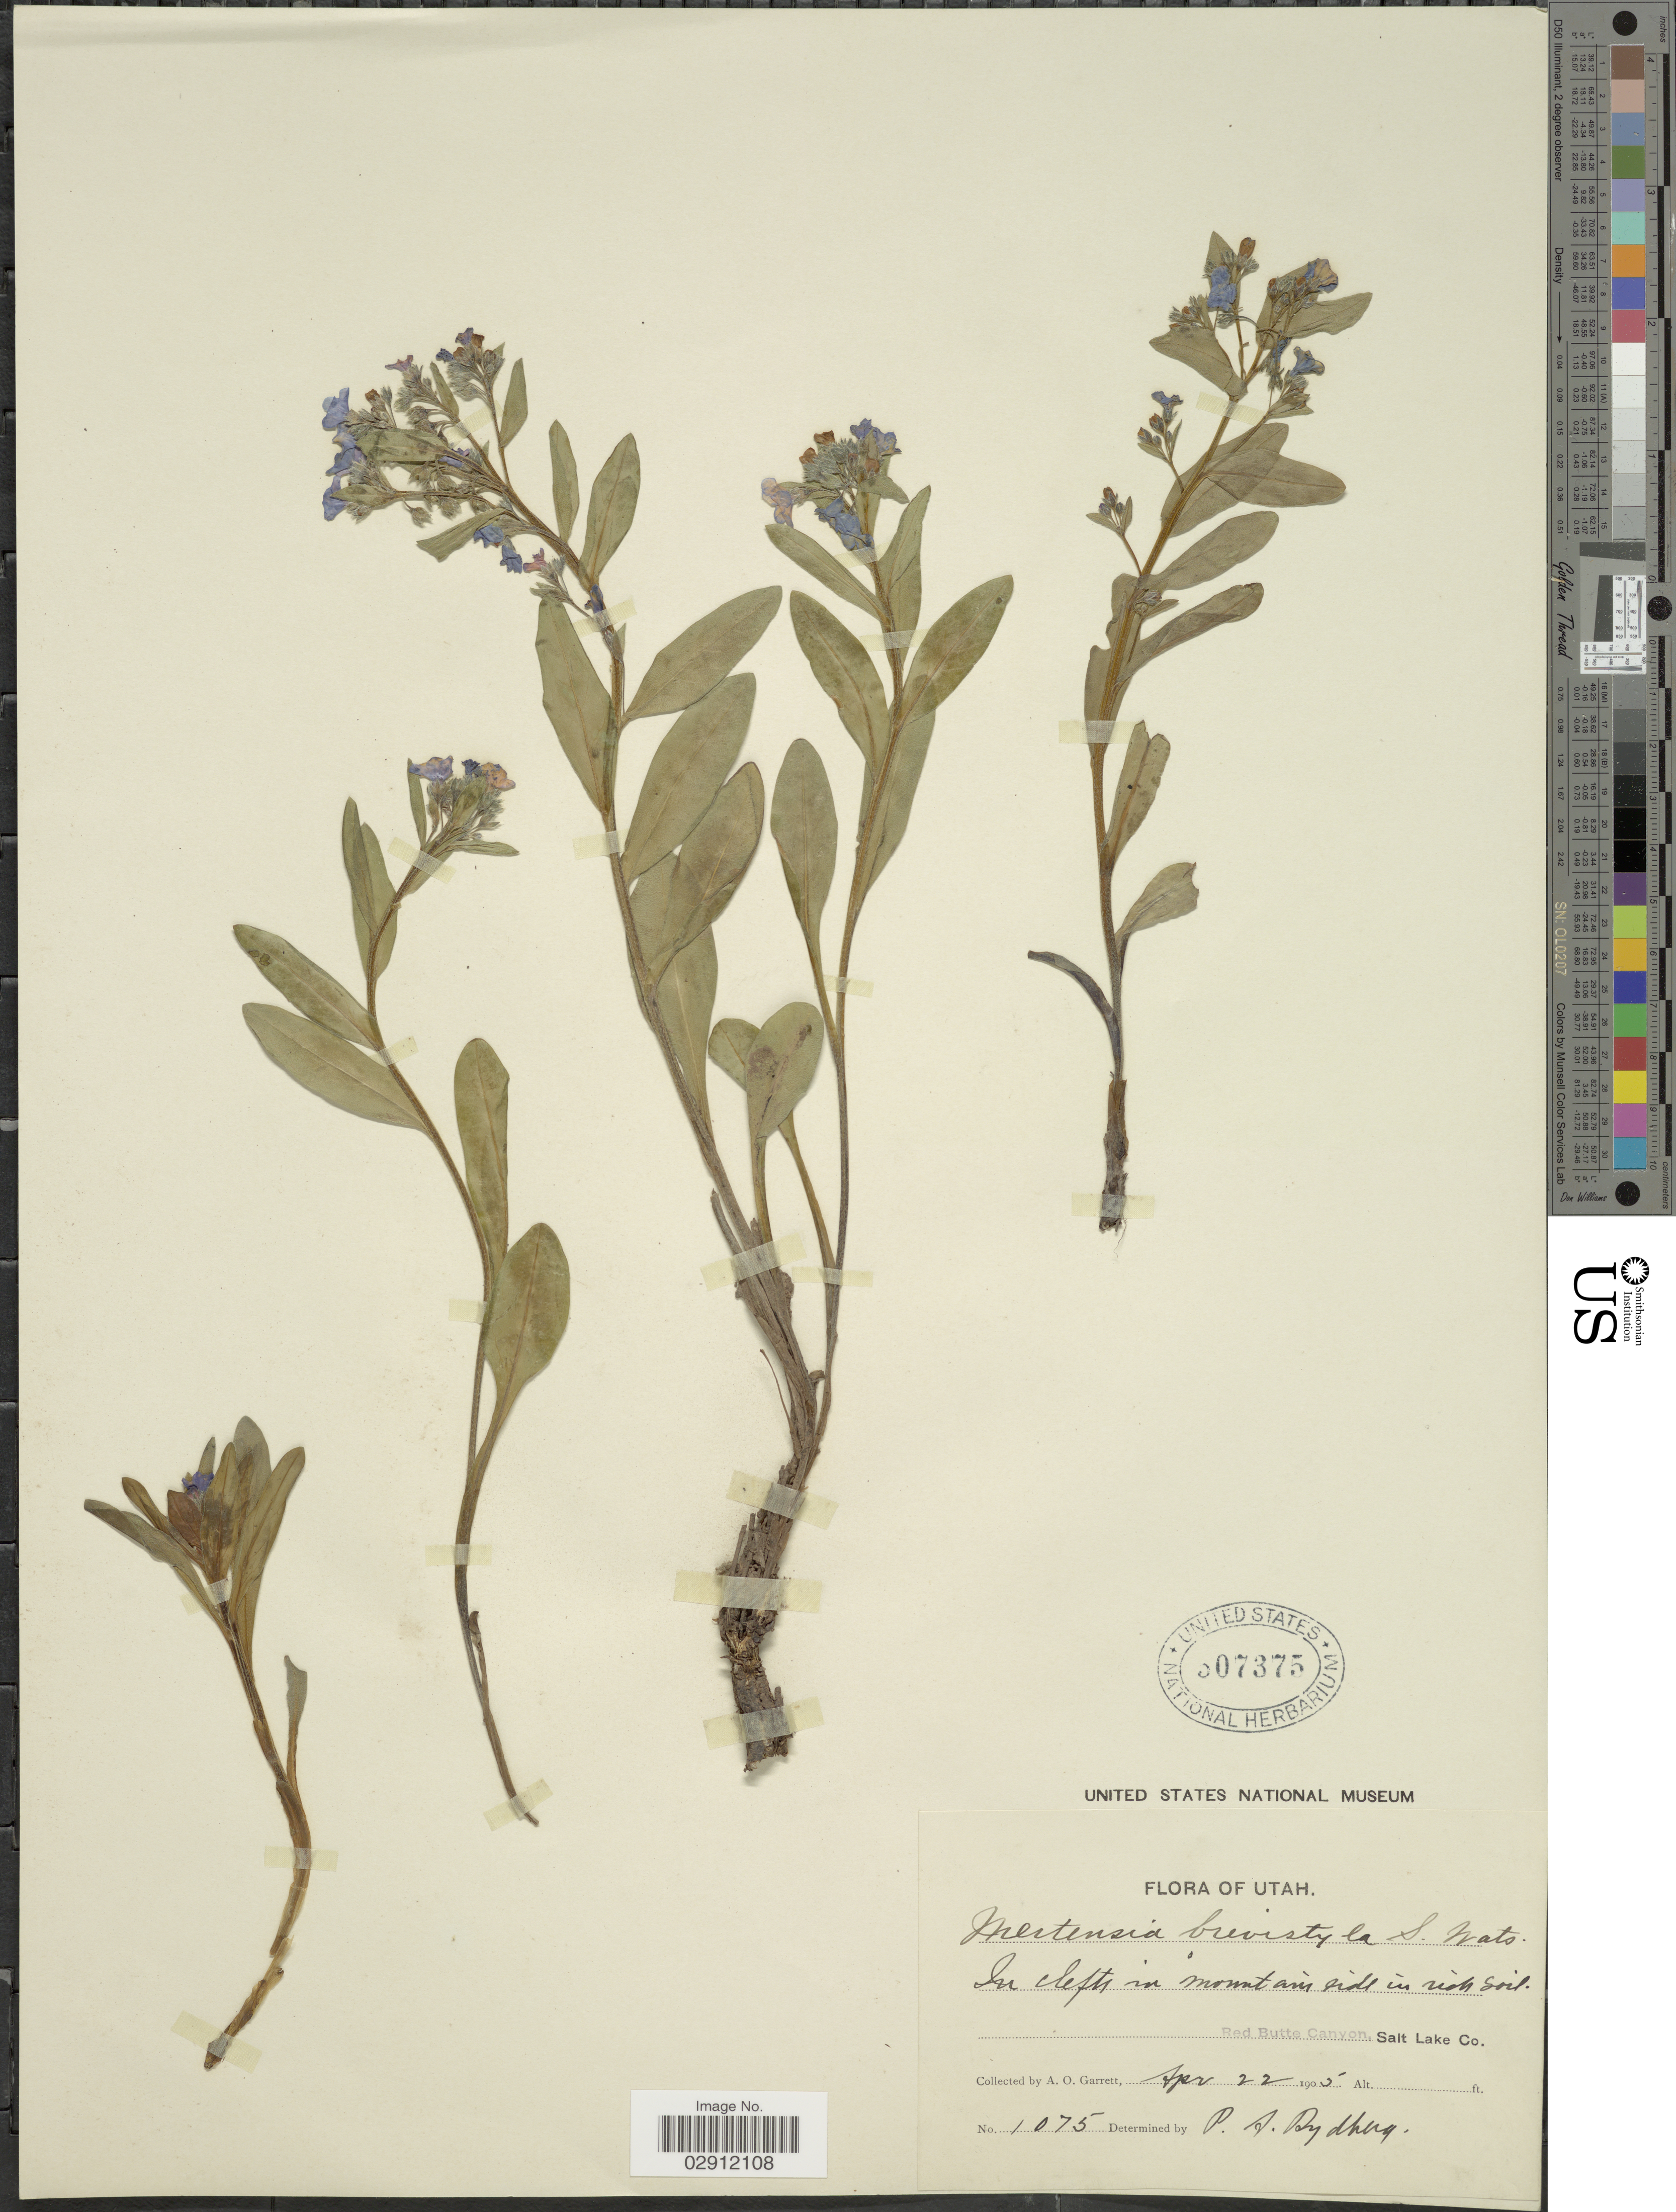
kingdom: Plantae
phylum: Tracheophyta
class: Magnoliopsida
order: Boraginales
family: Boraginaceae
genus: Mertensia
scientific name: Mertensia brevistyla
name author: S. Watson in C. King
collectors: A. O. Garrett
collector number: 1075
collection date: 1905-04-22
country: United States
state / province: Utah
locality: Red Butte Canyon. Salt Lake Co.